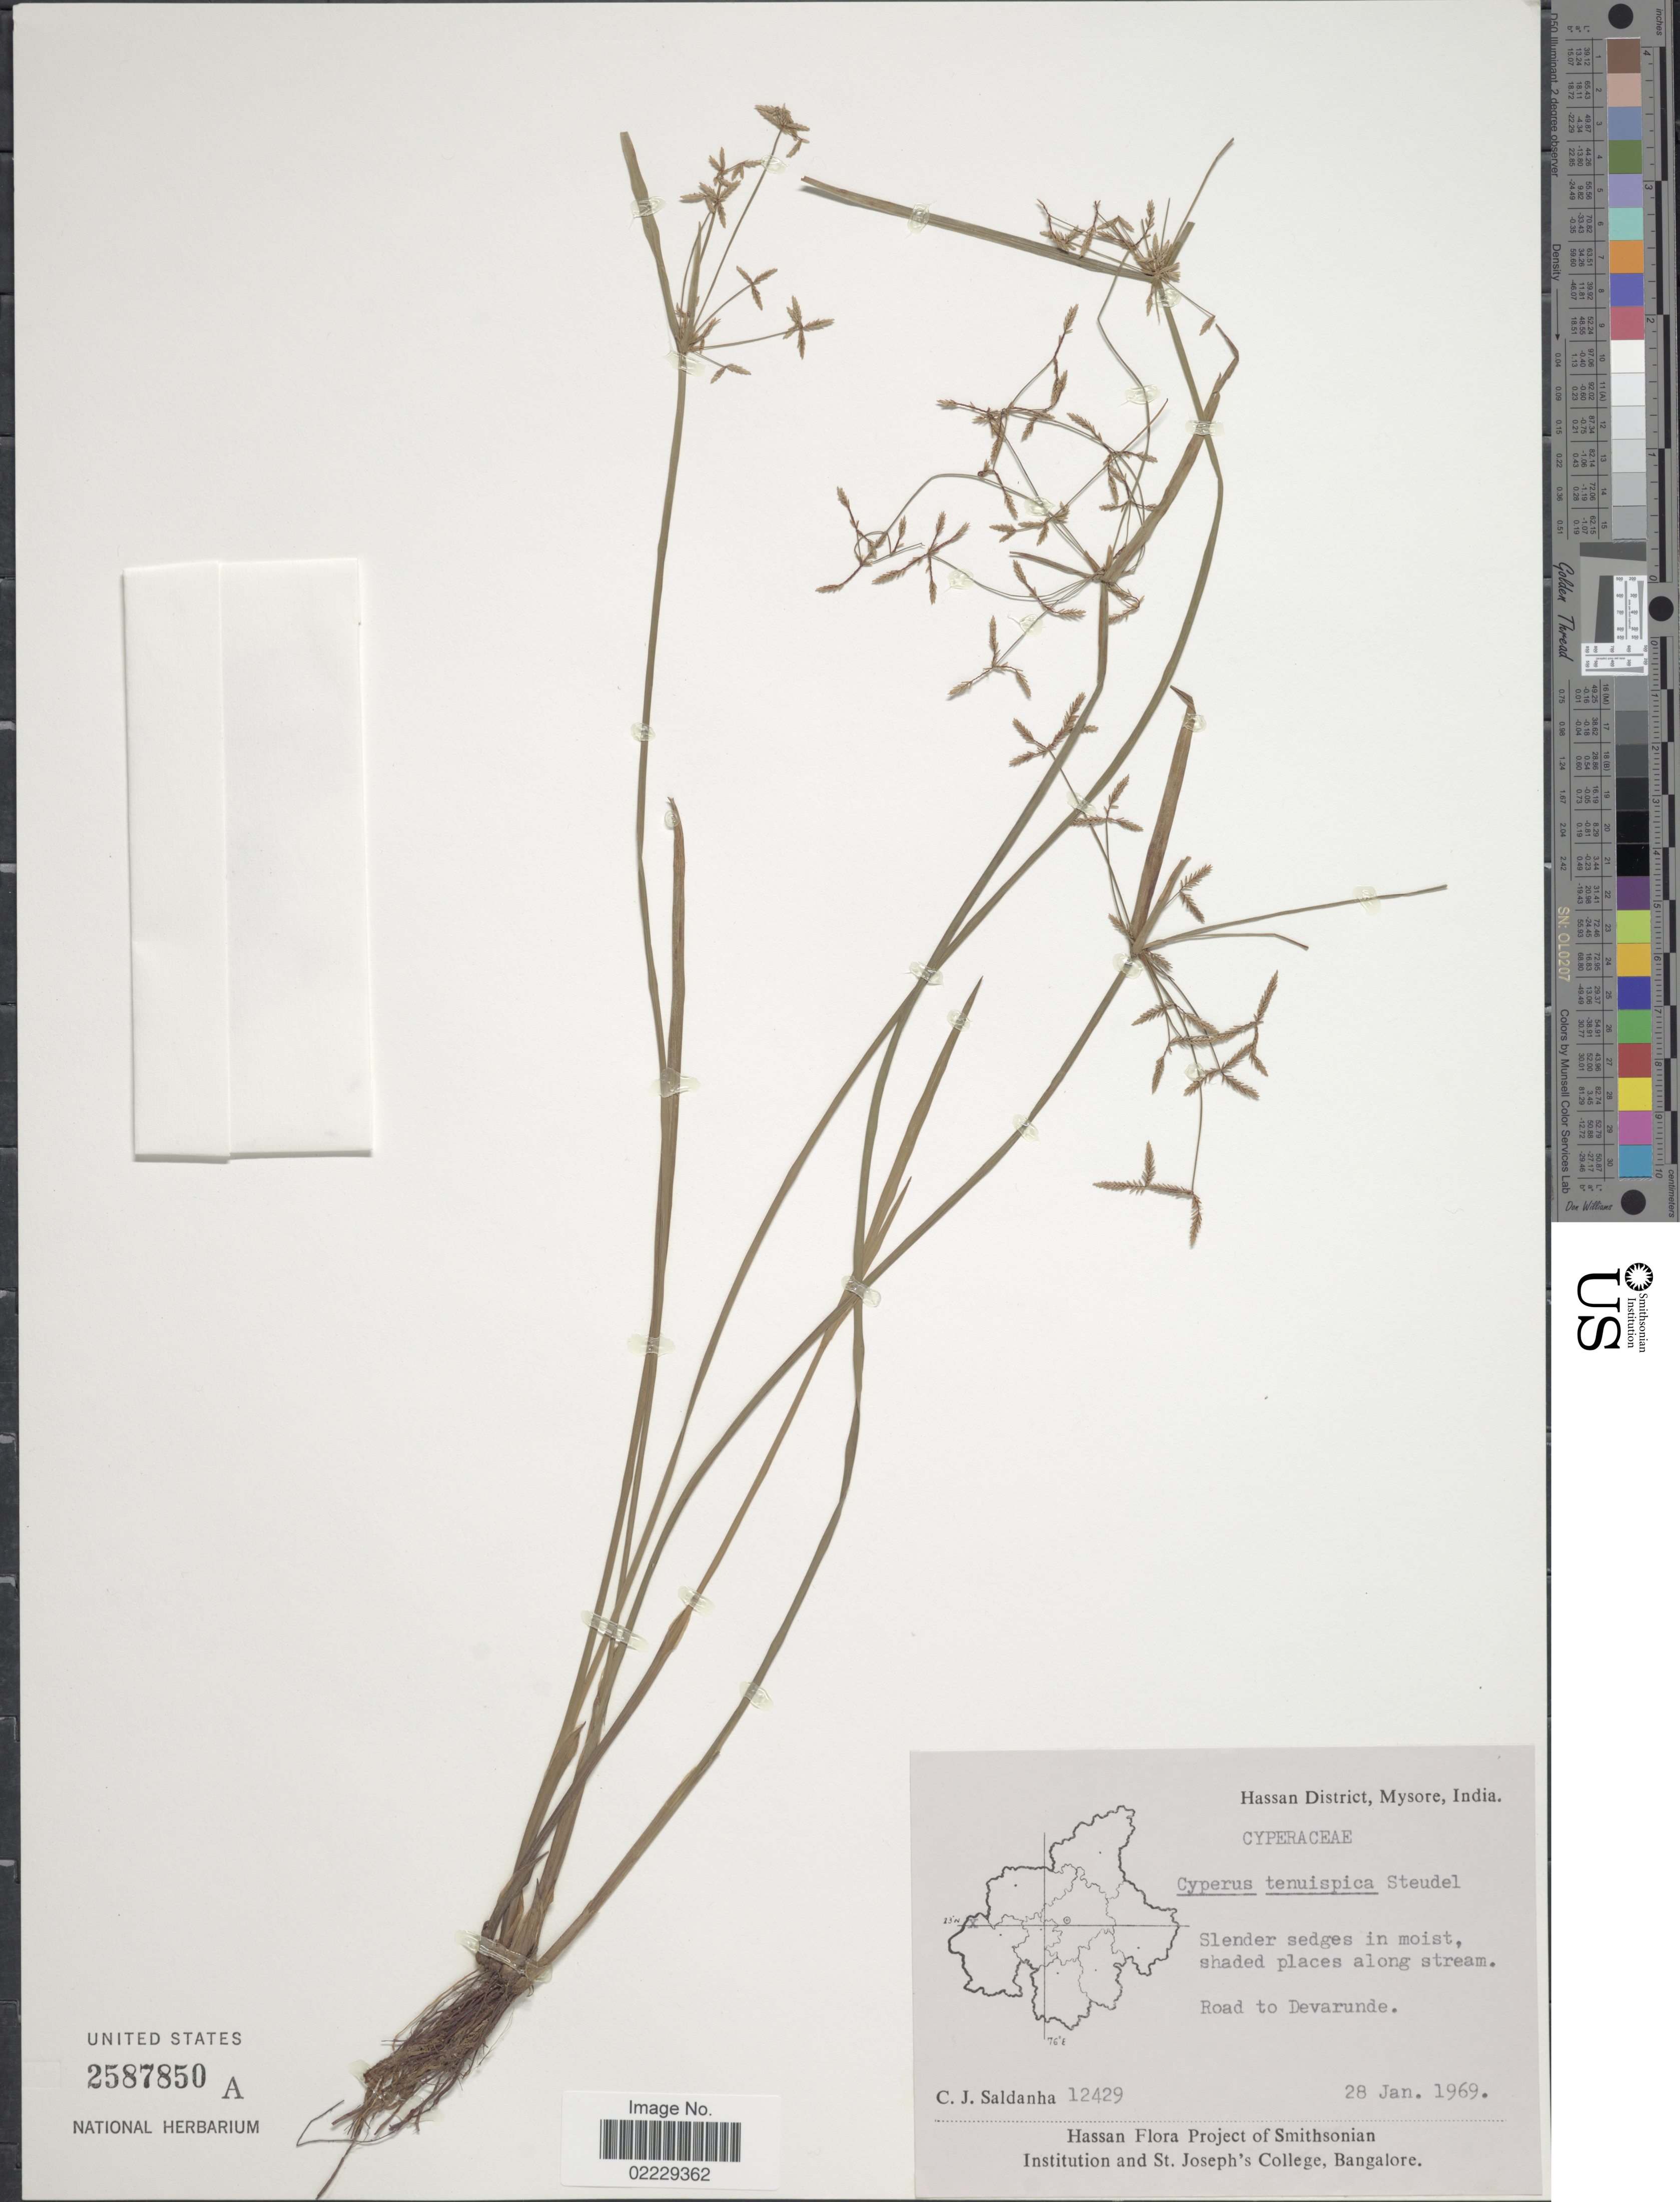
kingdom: Plantae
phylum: Tracheophyta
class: Liliopsida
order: Poales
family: Cyperaceae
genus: Cyperus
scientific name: Cyperus tenuispica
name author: Steud.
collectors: C. J. Saldanha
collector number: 12429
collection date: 1969-01-28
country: India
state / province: Karnataka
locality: Hassan District, Mysore, Road to Devarunde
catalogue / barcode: US 2587850A